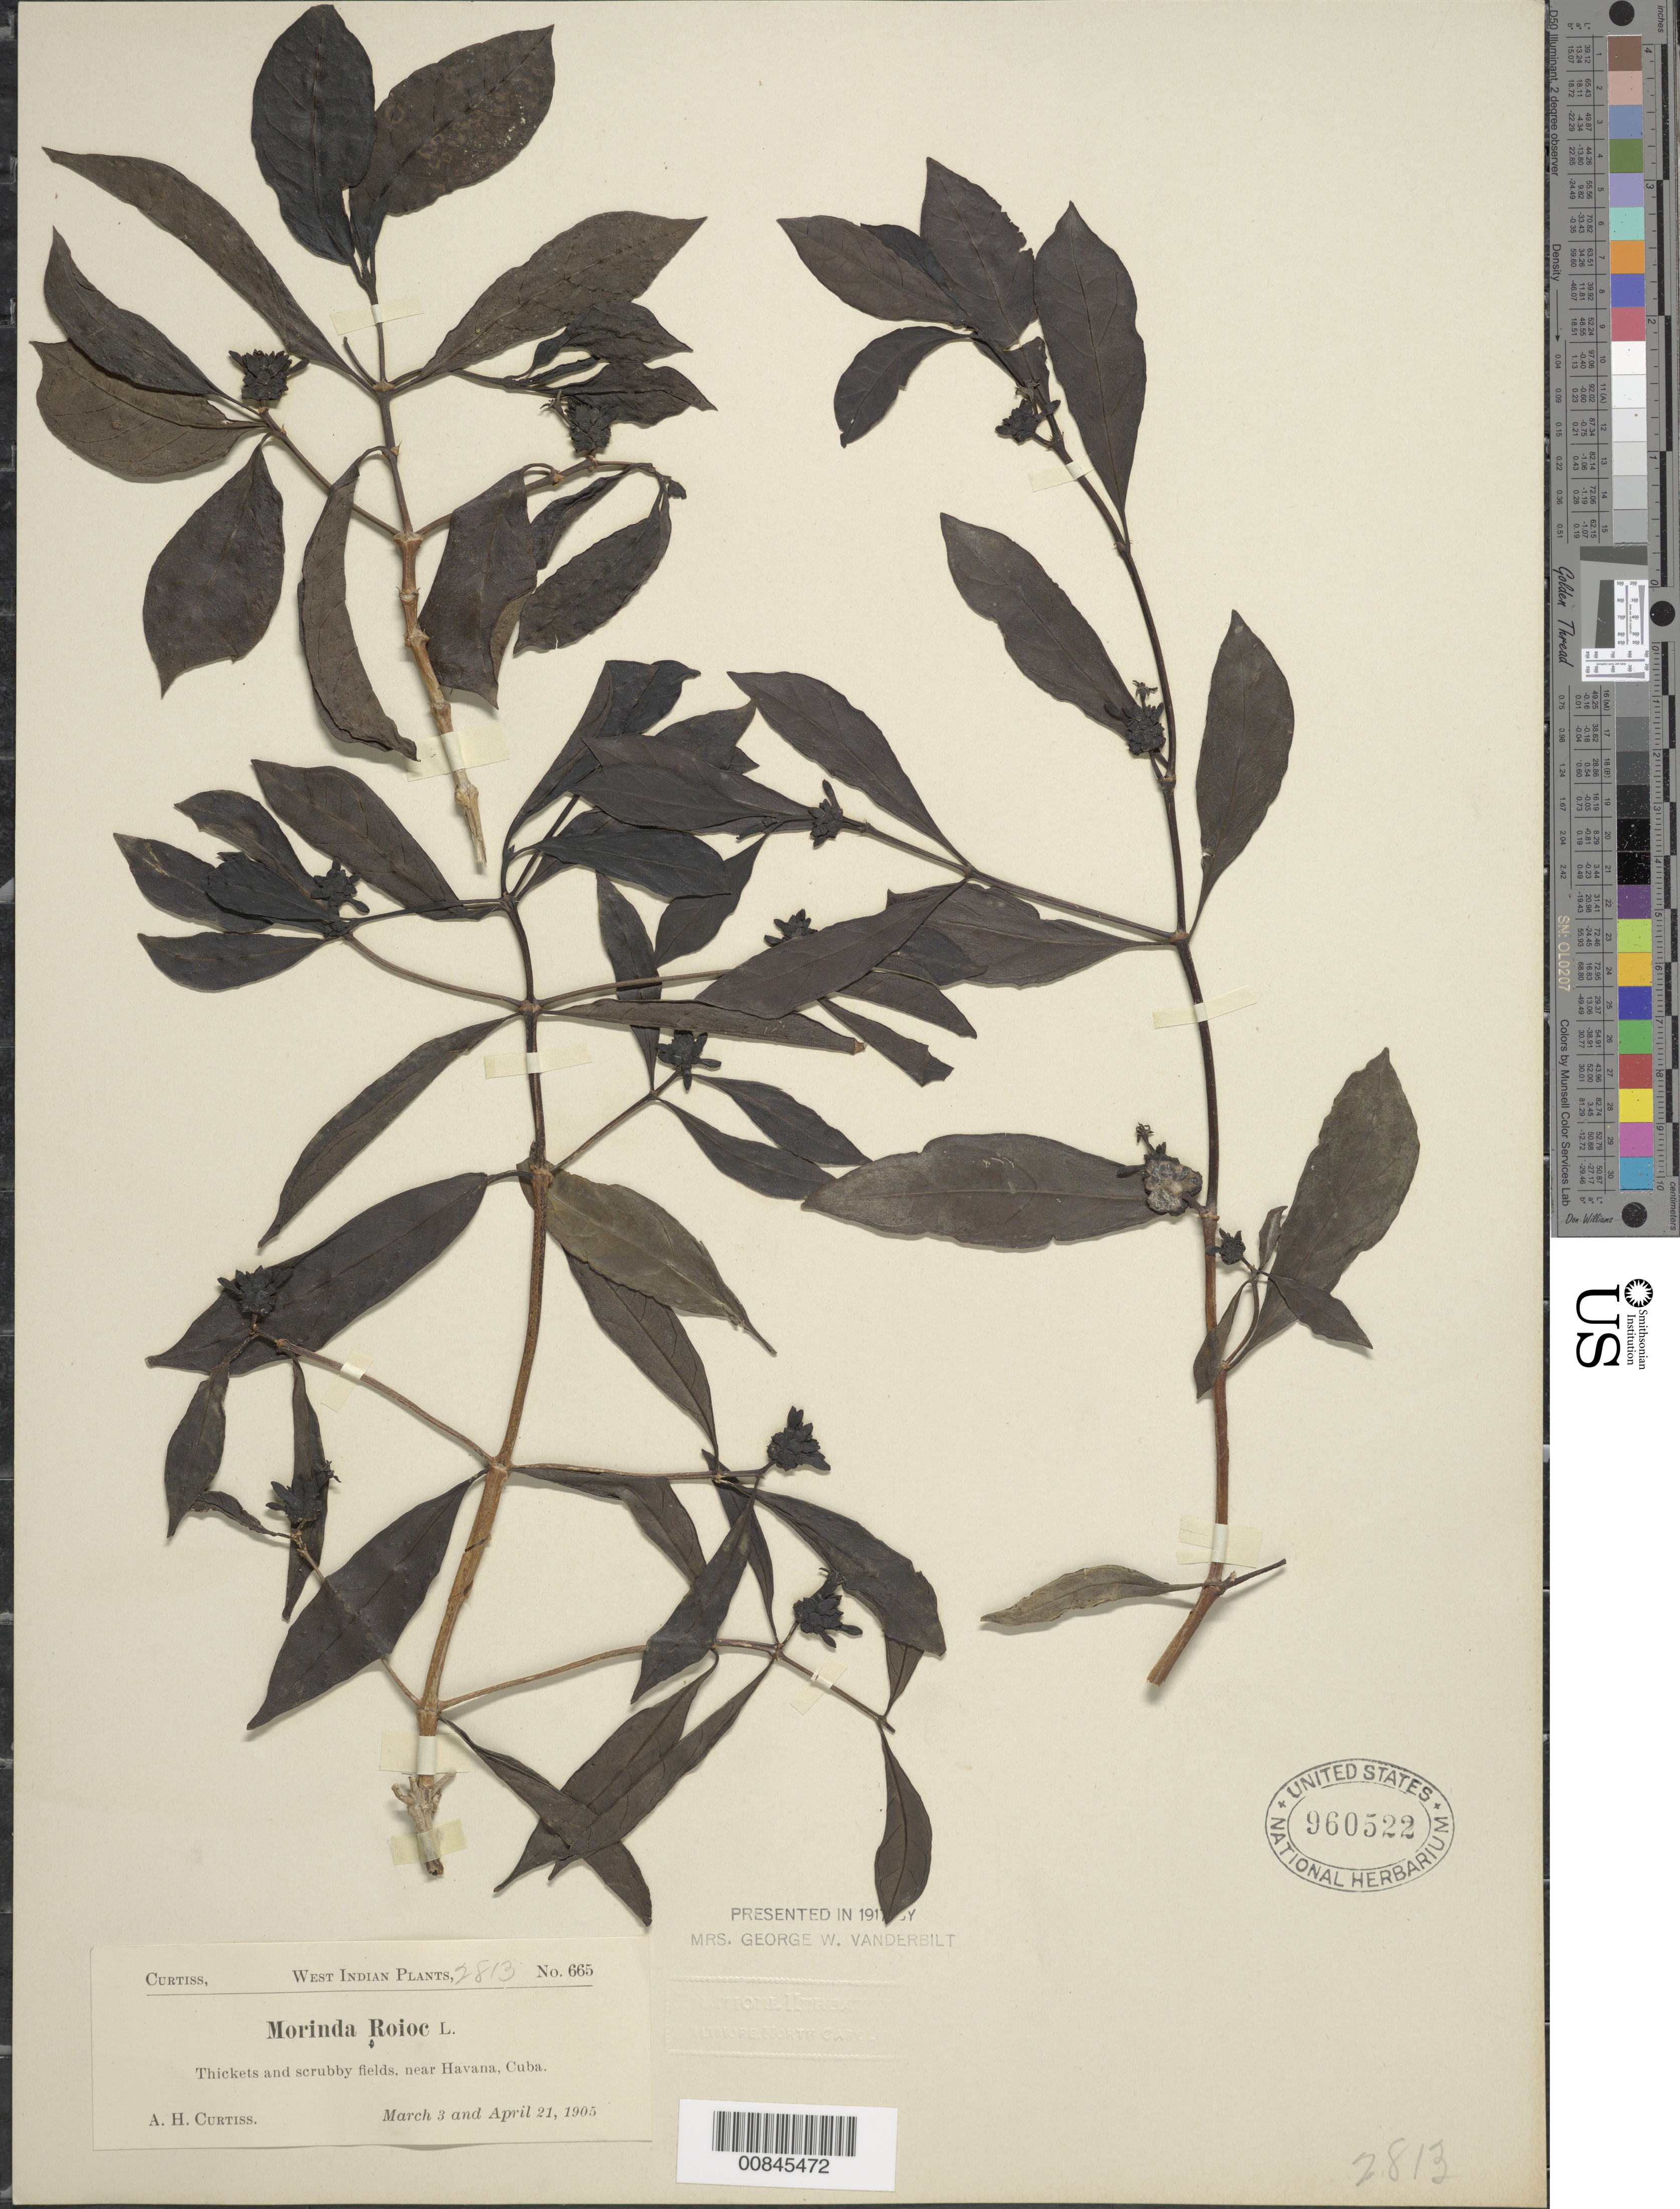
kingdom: Plantae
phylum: Tracheophyta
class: Magnoliopsida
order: Gentianales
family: Rubiaceae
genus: Morinda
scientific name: Morinda royoc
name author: L.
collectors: A. H. Curtiss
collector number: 665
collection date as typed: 03 Mar 1905 and 21 Apr 1905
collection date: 1905-03-03,1905-04-21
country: Cuba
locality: Near Havana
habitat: Thickets and scrubby fields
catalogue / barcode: US 960522